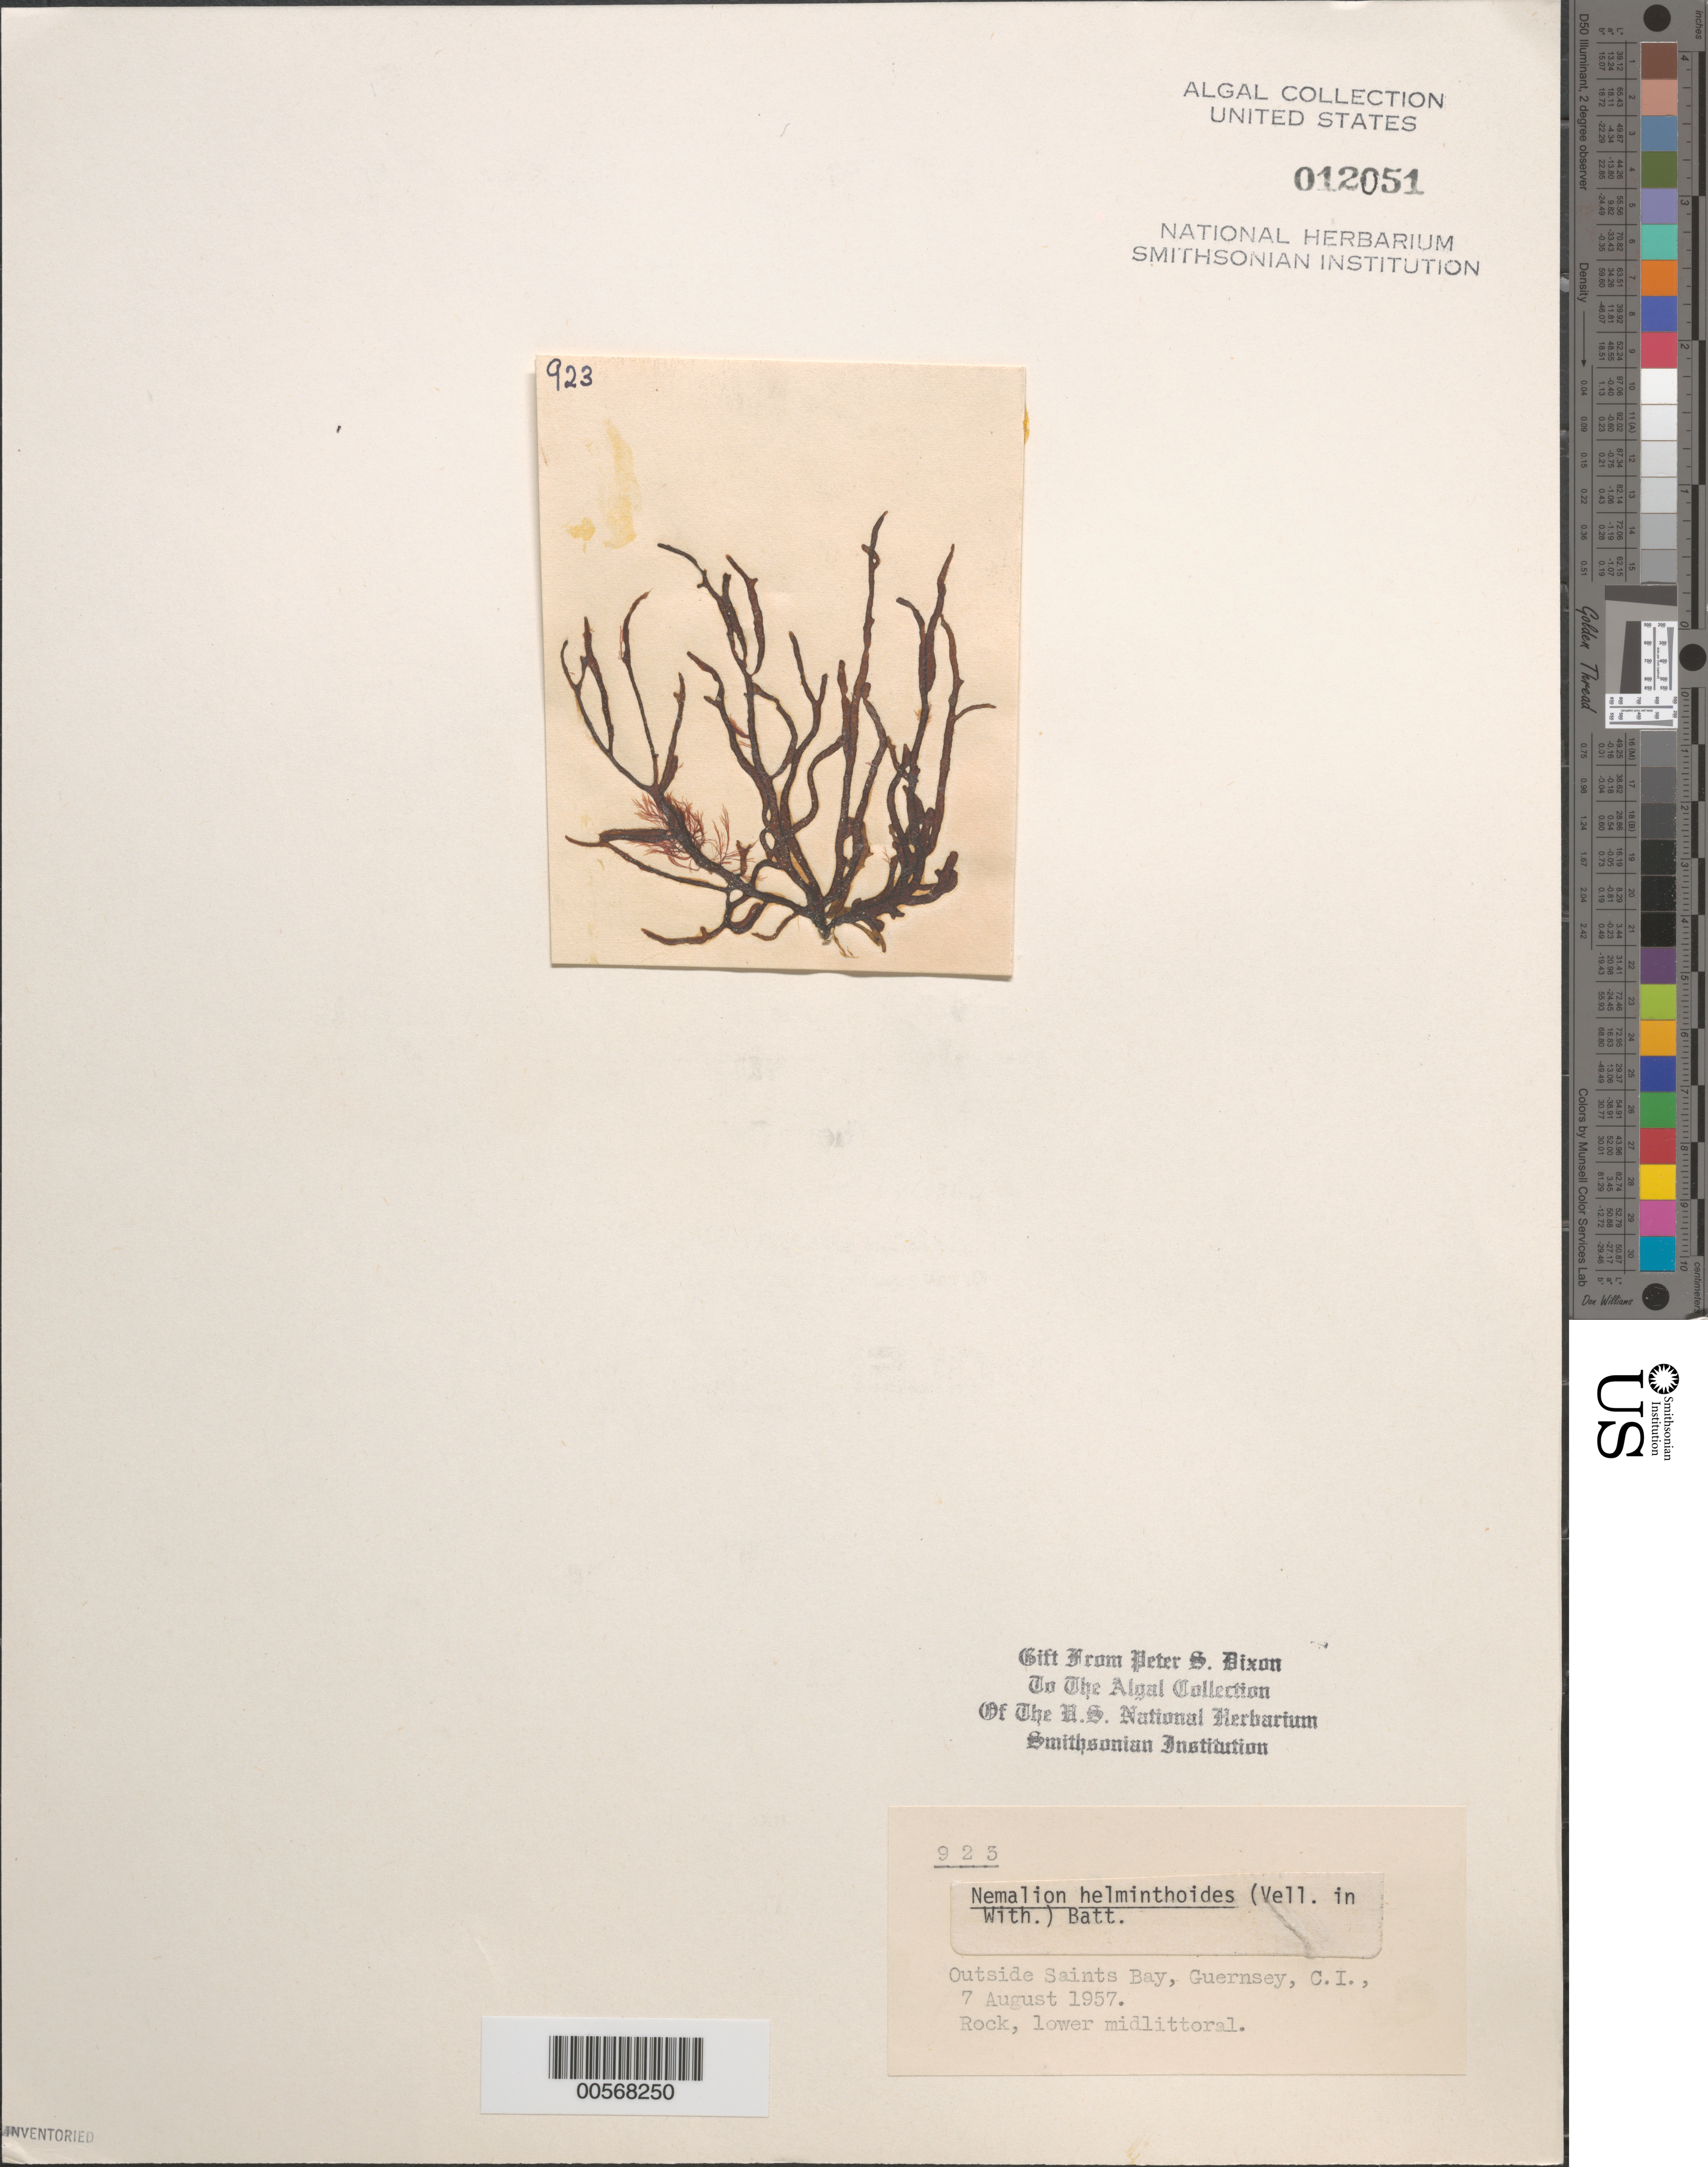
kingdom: Plantae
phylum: Rhodophyta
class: Florideophyceae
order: Nemaliales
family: Nemaliaceae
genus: Nemalion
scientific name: Nemalion multifidum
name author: (Lyngb.) Chauvin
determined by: Algae name updating Project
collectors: P. S. Dixon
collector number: PSD 923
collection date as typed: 07 Aug 1957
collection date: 1957-08-07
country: United Kingdom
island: Guernsey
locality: Channel Islands. Bailiwick of Guernsey. Outside Saints Bay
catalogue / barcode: US 12051